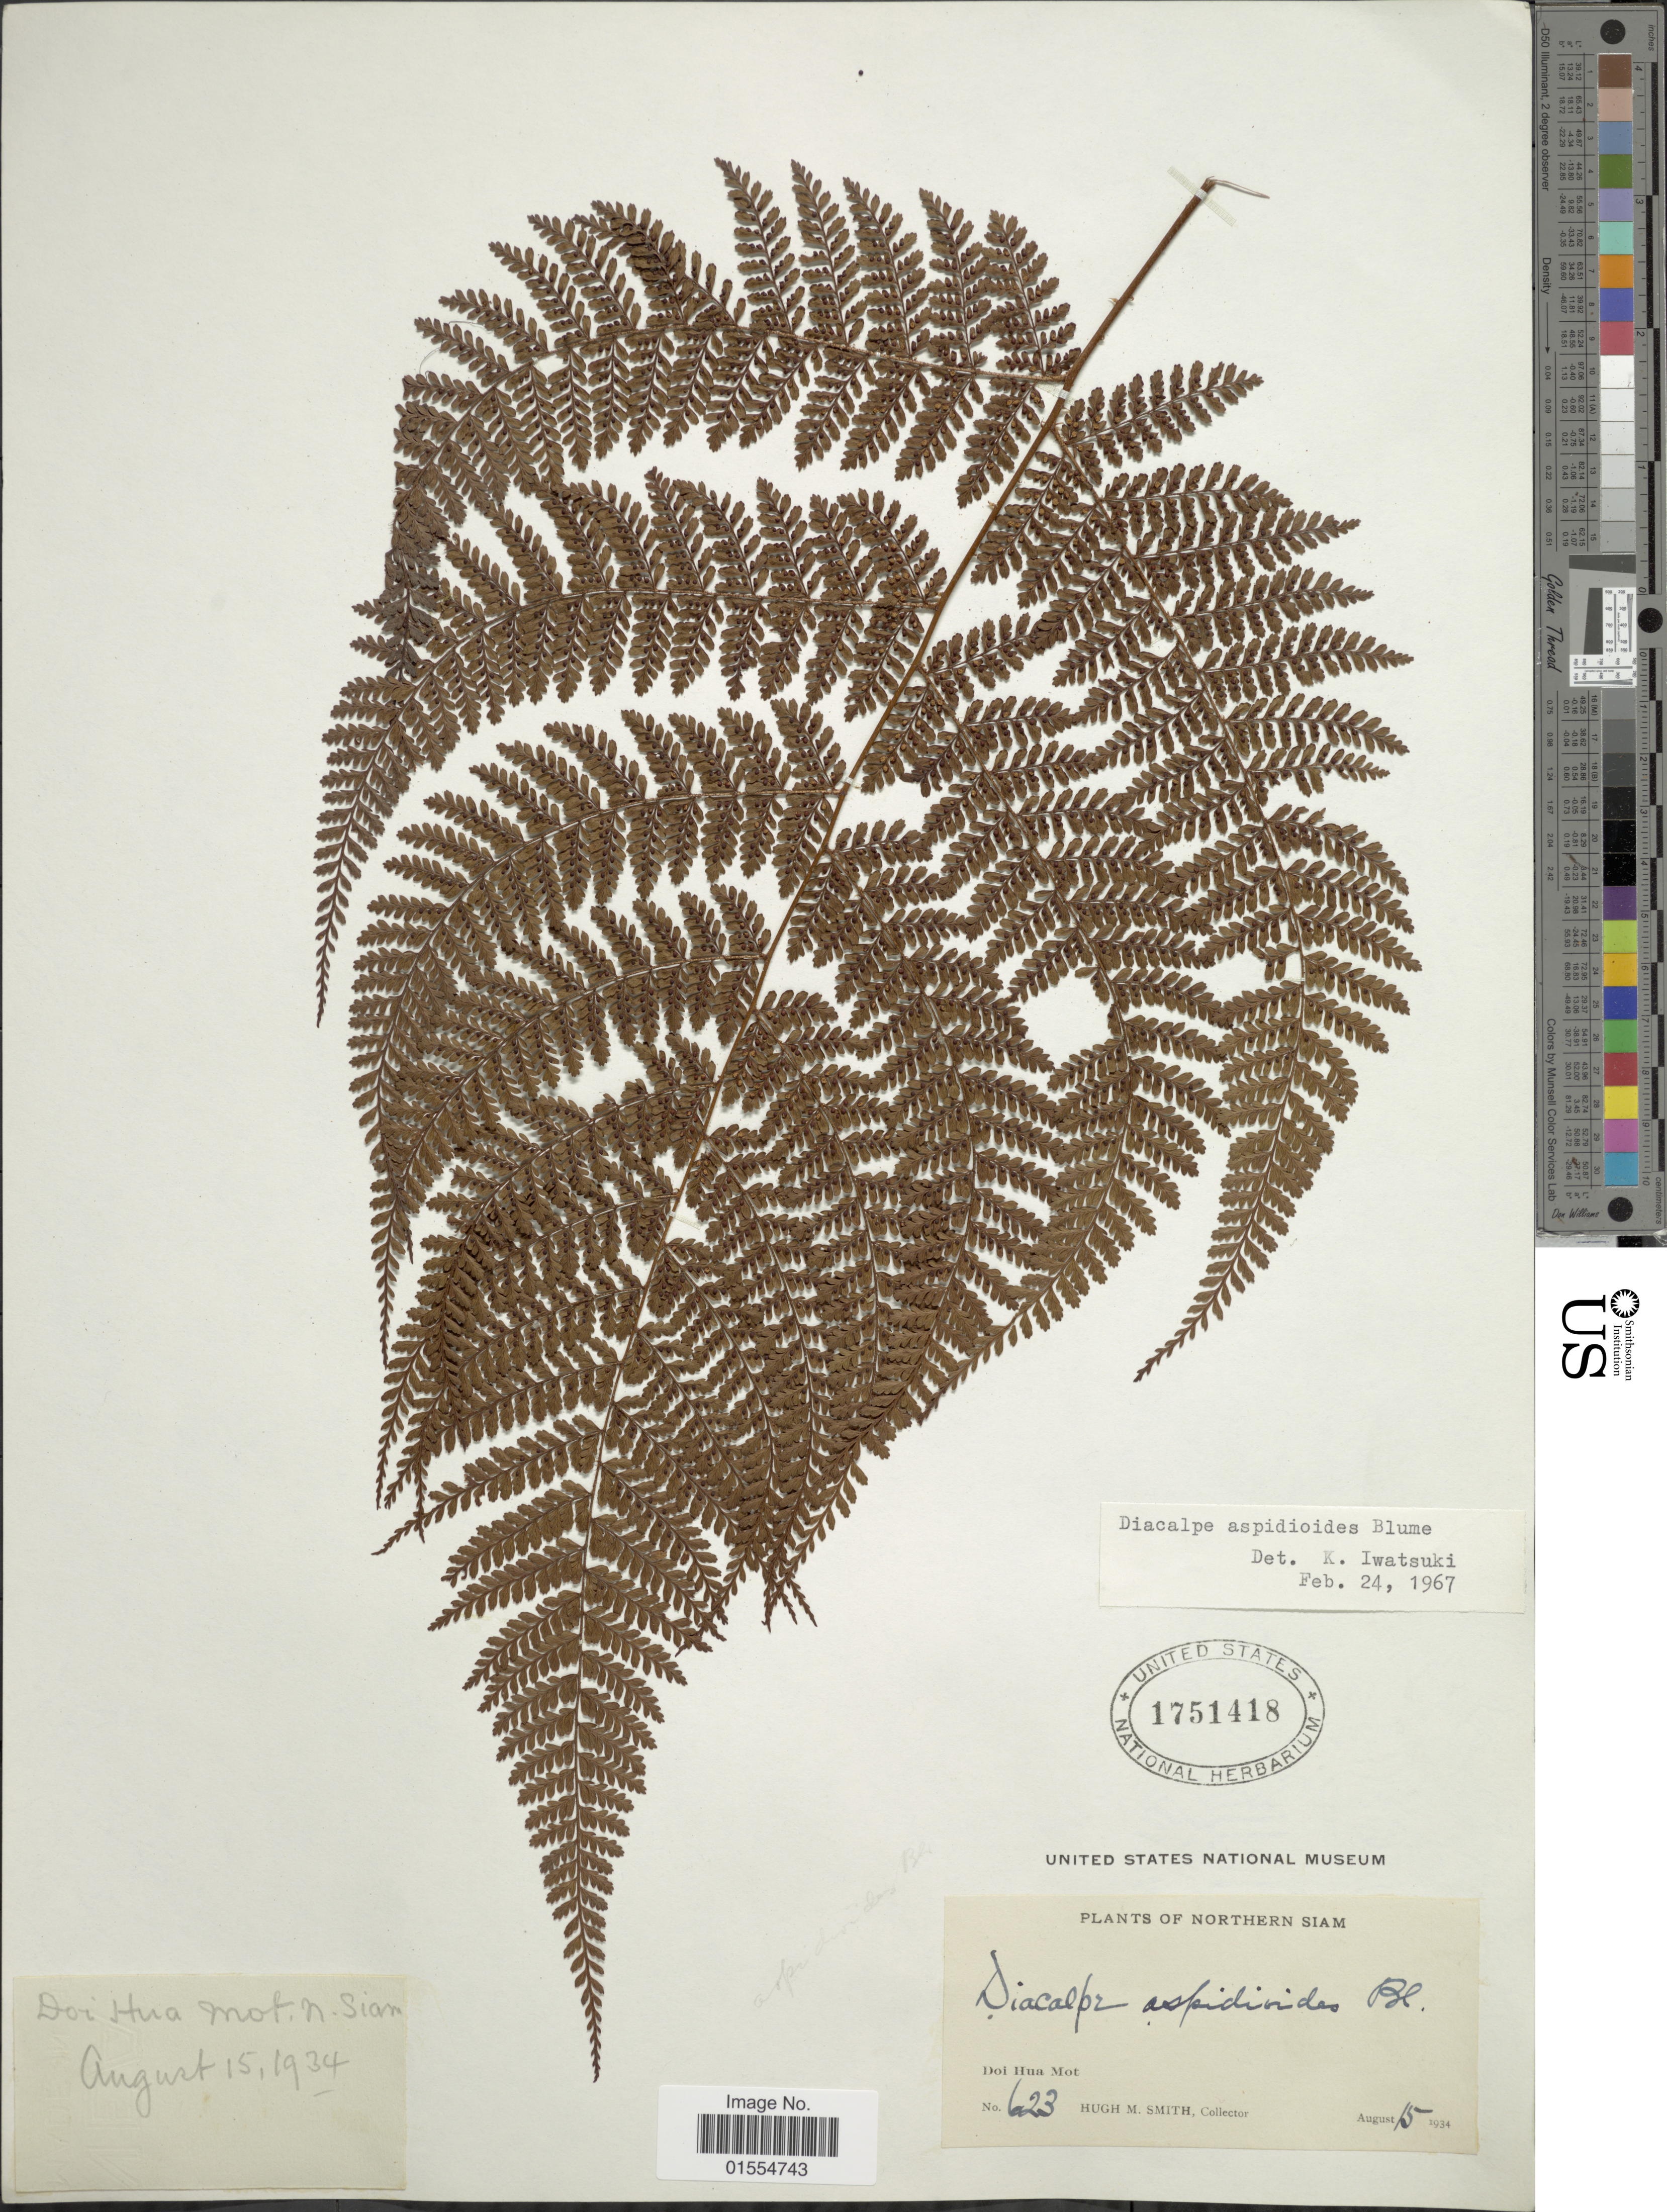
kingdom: Plantae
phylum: Tracheophyta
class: Polypodiopsida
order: Polypodiales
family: Dryopteridaceae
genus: Dryopteris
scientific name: Dryopteris pseudocaenopteris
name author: (Kunze) Li Bing Zhang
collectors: H. M. Smith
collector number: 623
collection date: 1934-08-15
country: Thailand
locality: Northern Siam, Doi Hua Mot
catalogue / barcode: US 1751418